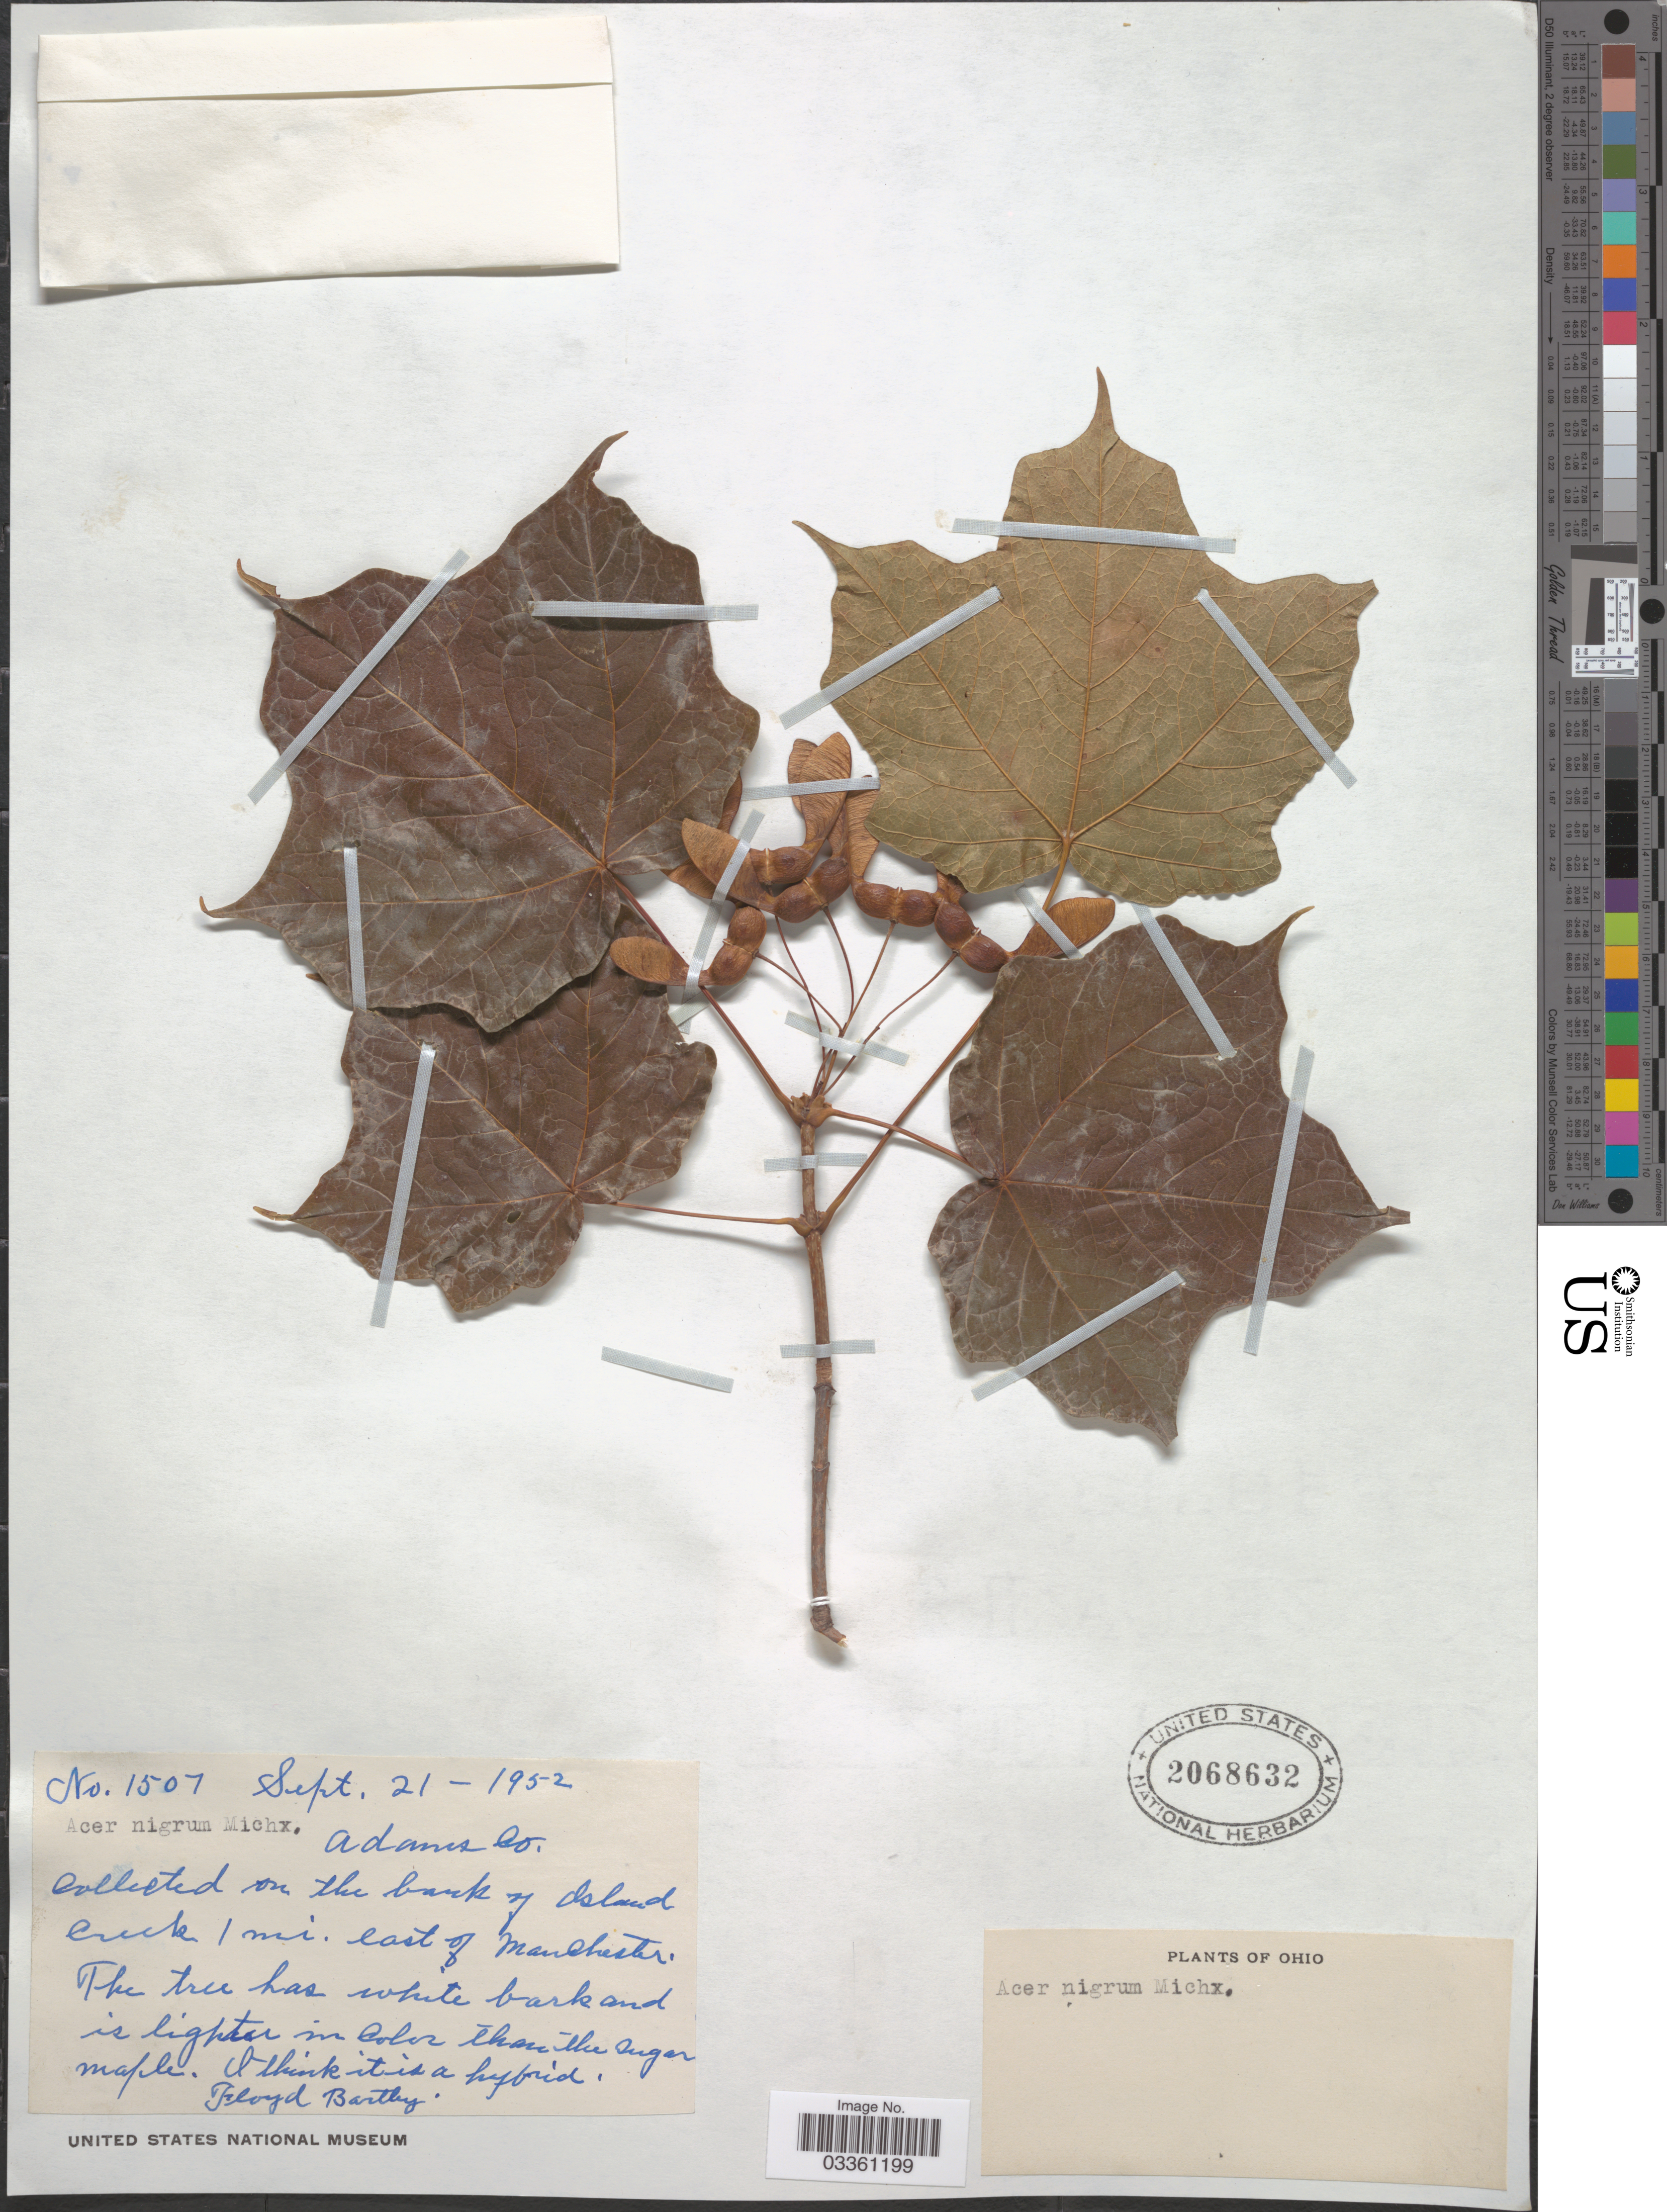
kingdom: Plantae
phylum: Tracheophyta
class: Magnoliopsida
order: Sapindales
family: Sapindaceae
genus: Acer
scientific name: Acer saccharum subsp. nigrum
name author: (F. Michx.) Desmarais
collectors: F. Bartley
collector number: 1507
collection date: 1952-09-21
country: United States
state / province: Ohio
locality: Adams Co. On the back of Island Creek 1 mi. east of Manchester.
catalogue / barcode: US 2068632